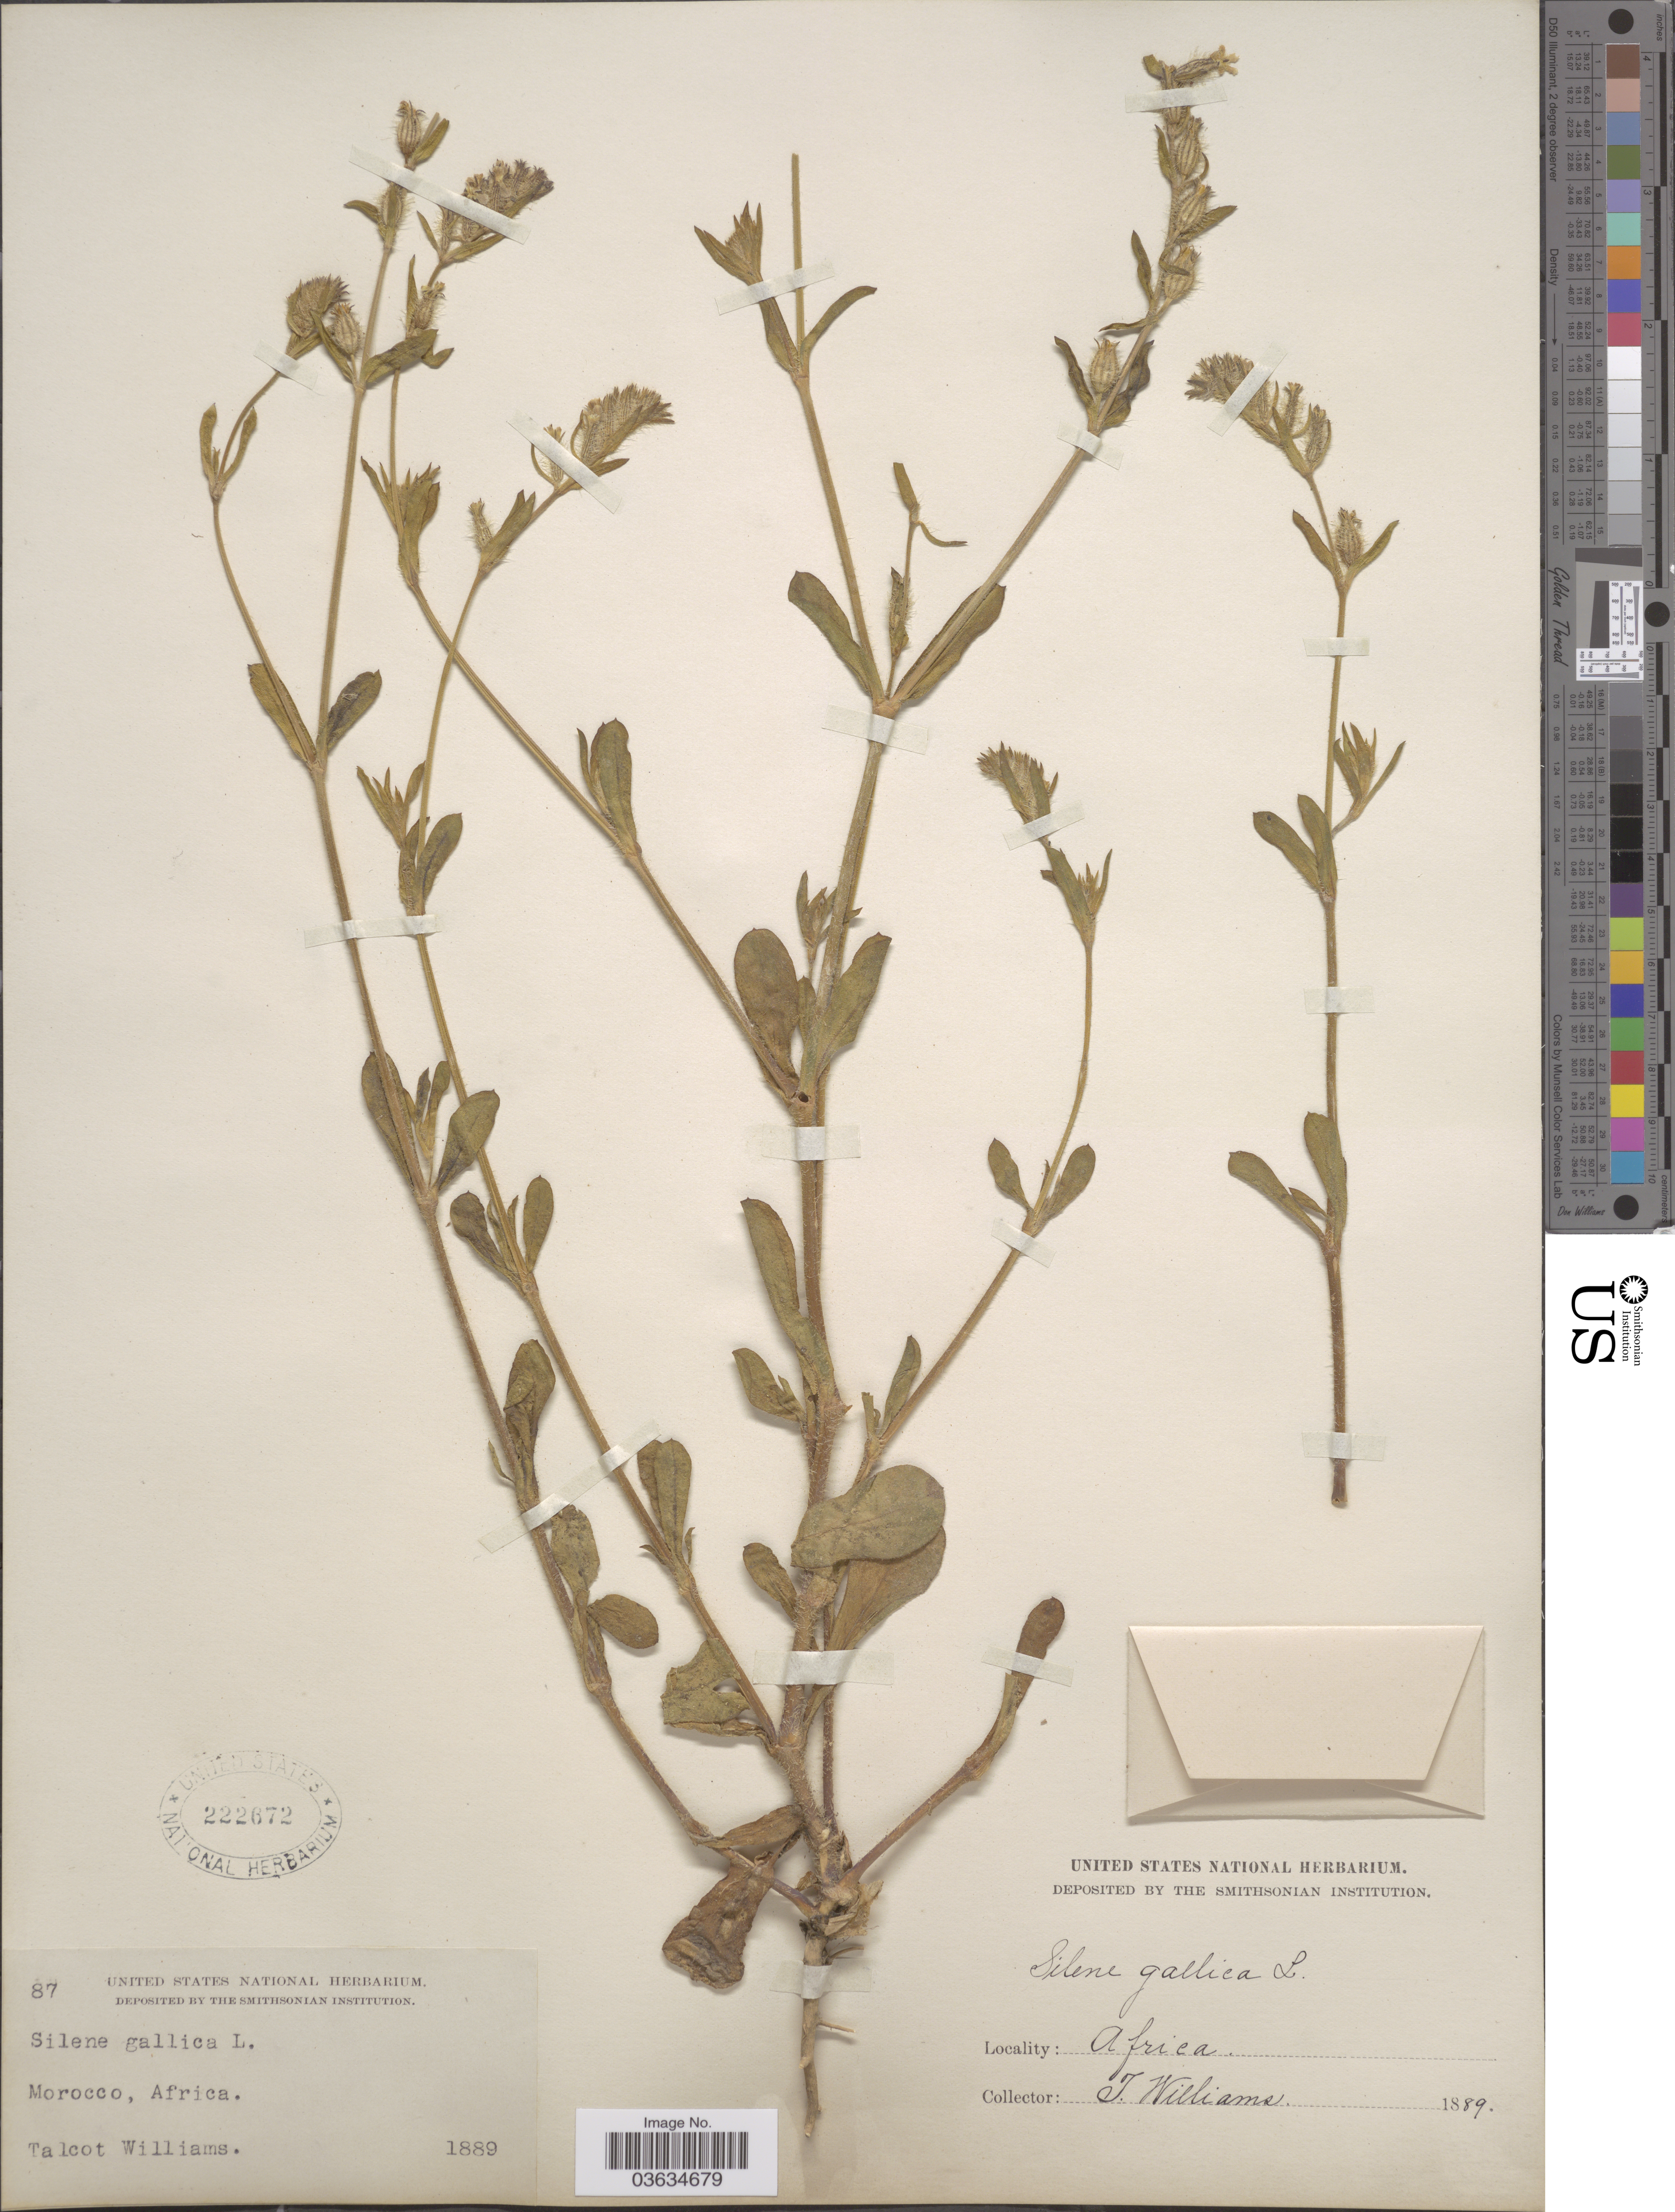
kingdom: Plantae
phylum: Tracheophyta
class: Magnoliopsida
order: Caryophyllales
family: Caryophyllaceae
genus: Silene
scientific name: Silene gallica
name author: L.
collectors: T. Williams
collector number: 87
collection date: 1889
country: Morocco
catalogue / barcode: US 222672